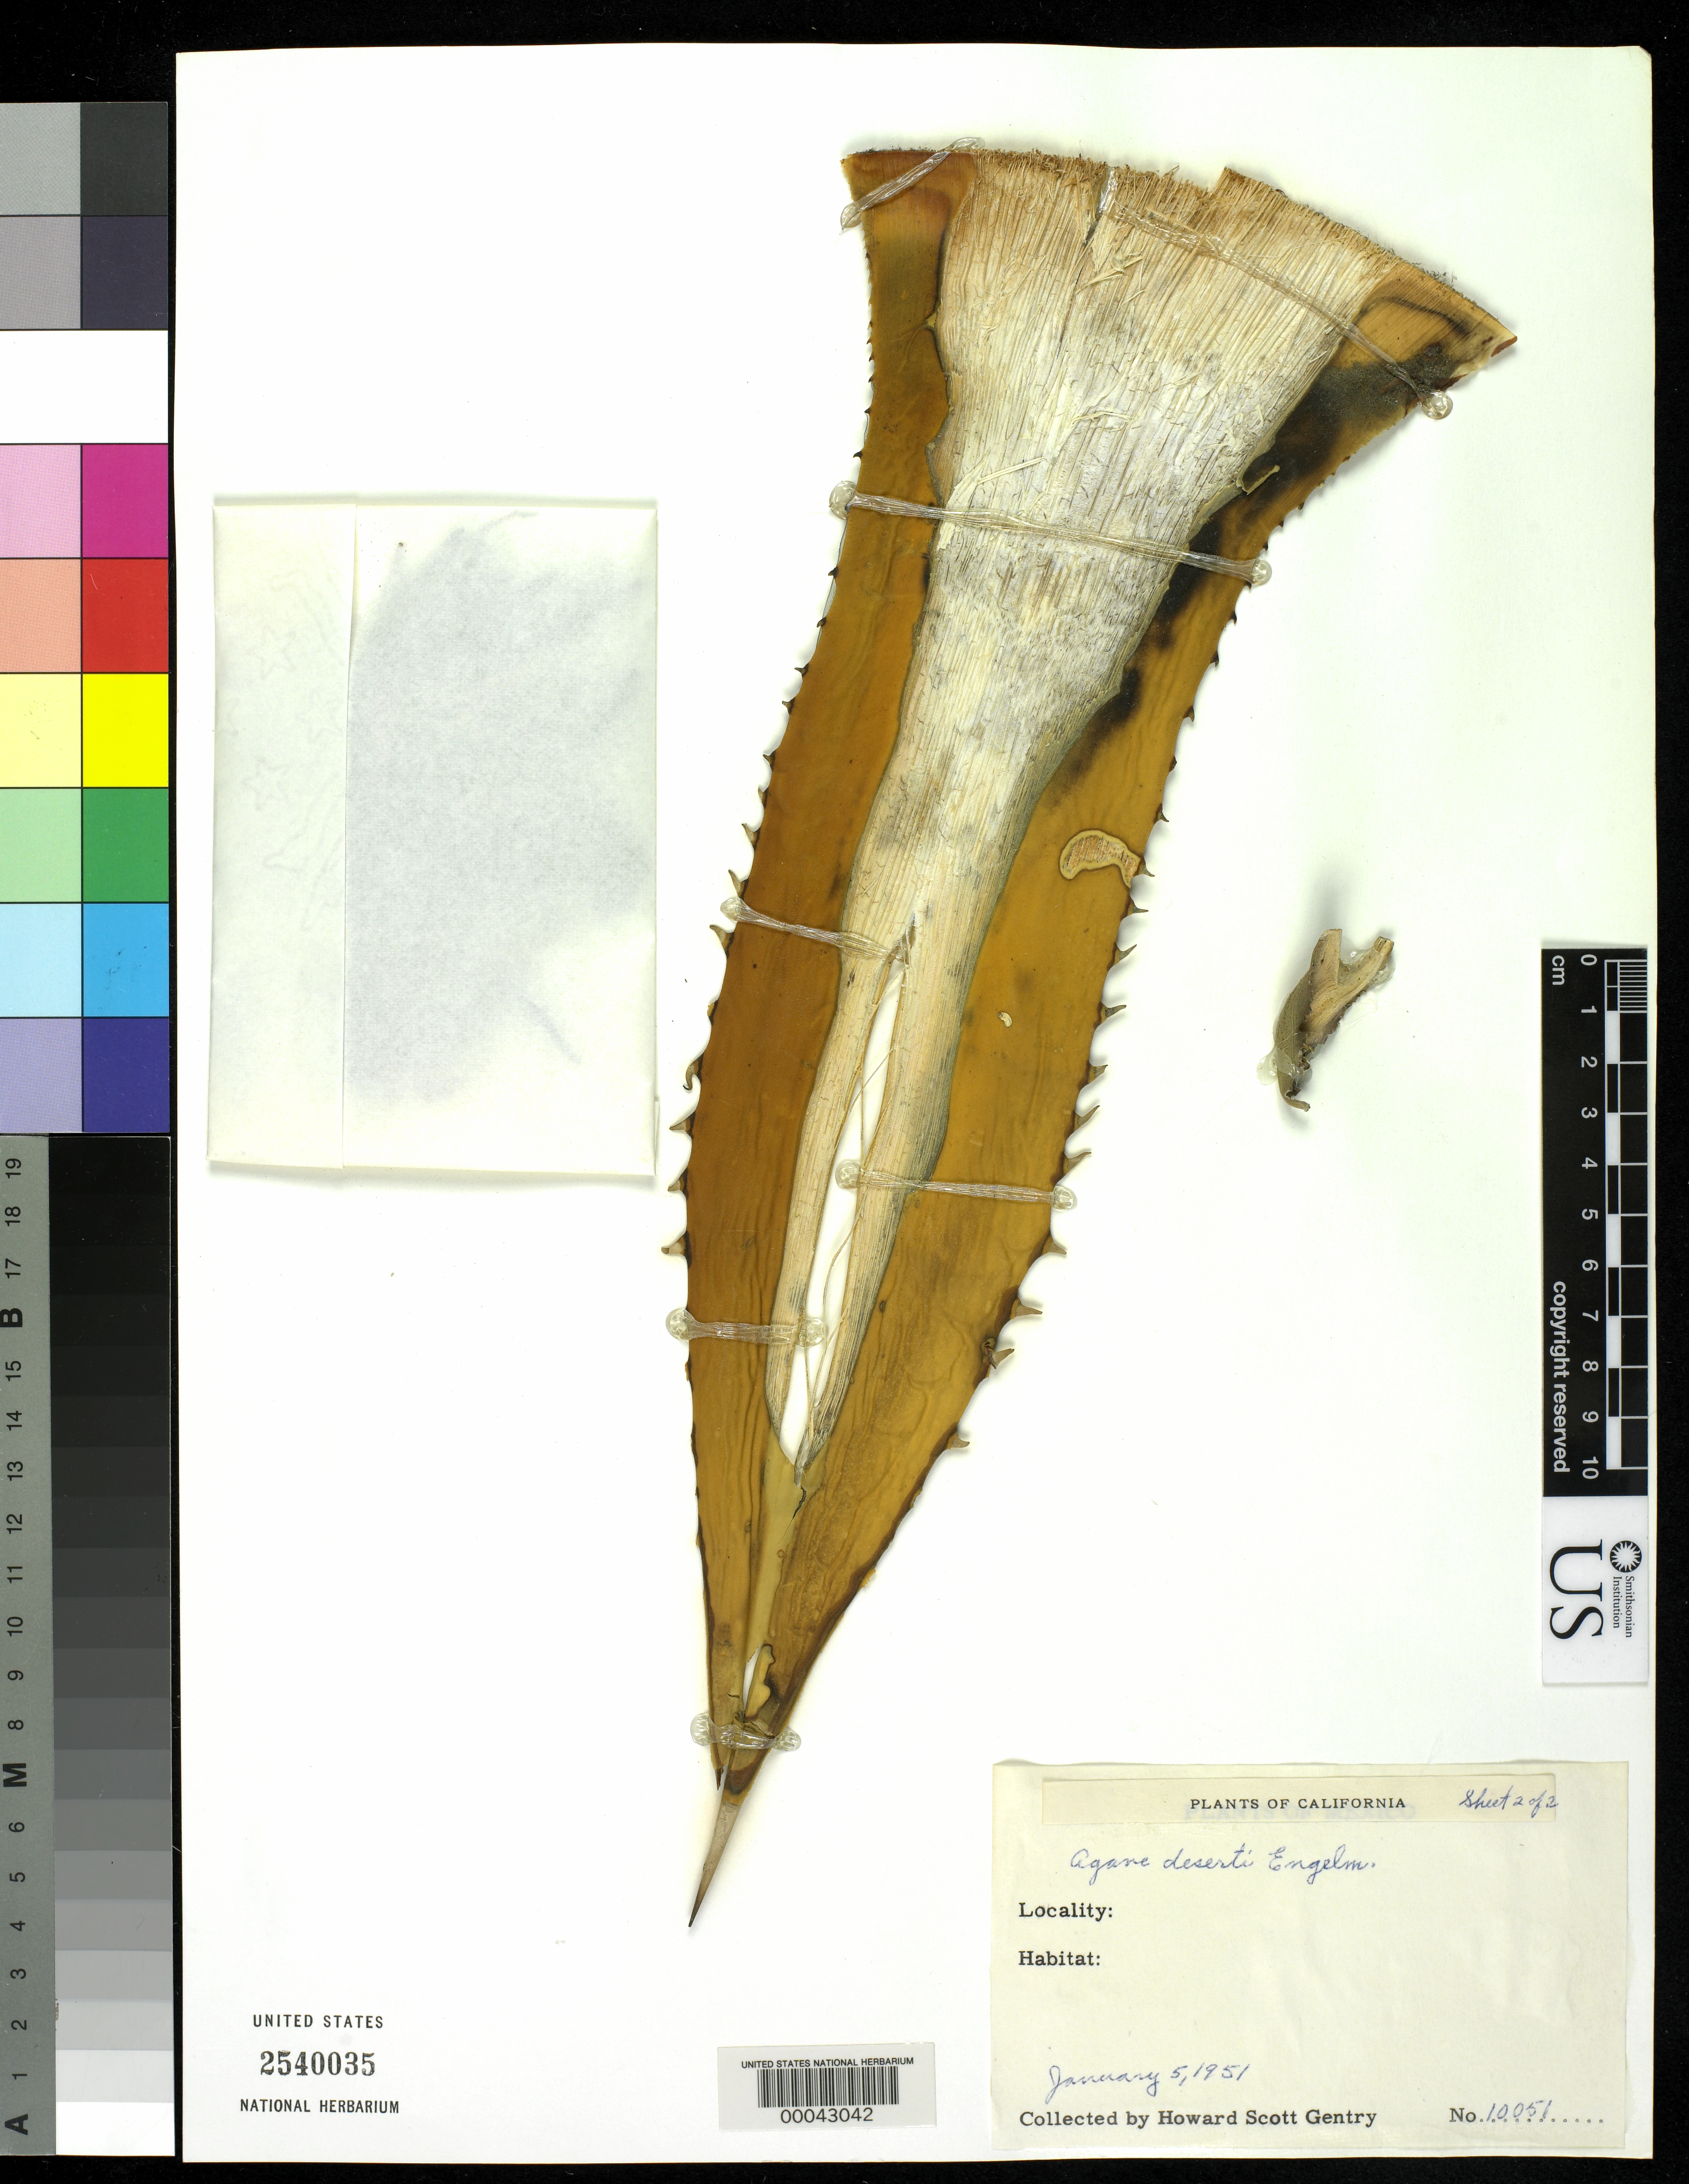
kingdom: Plantae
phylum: Tracheophyta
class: Liliopsida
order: Asparagales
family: Asparagaceae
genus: Agave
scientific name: Agave deserti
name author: Engelm.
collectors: H. S. Gentry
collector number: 10051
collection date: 1951-01-05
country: United States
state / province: California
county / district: Riverside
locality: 1 mile E. of Pinyon Flats, highway 74, Riverside Co.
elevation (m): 1219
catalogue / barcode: US 2540035